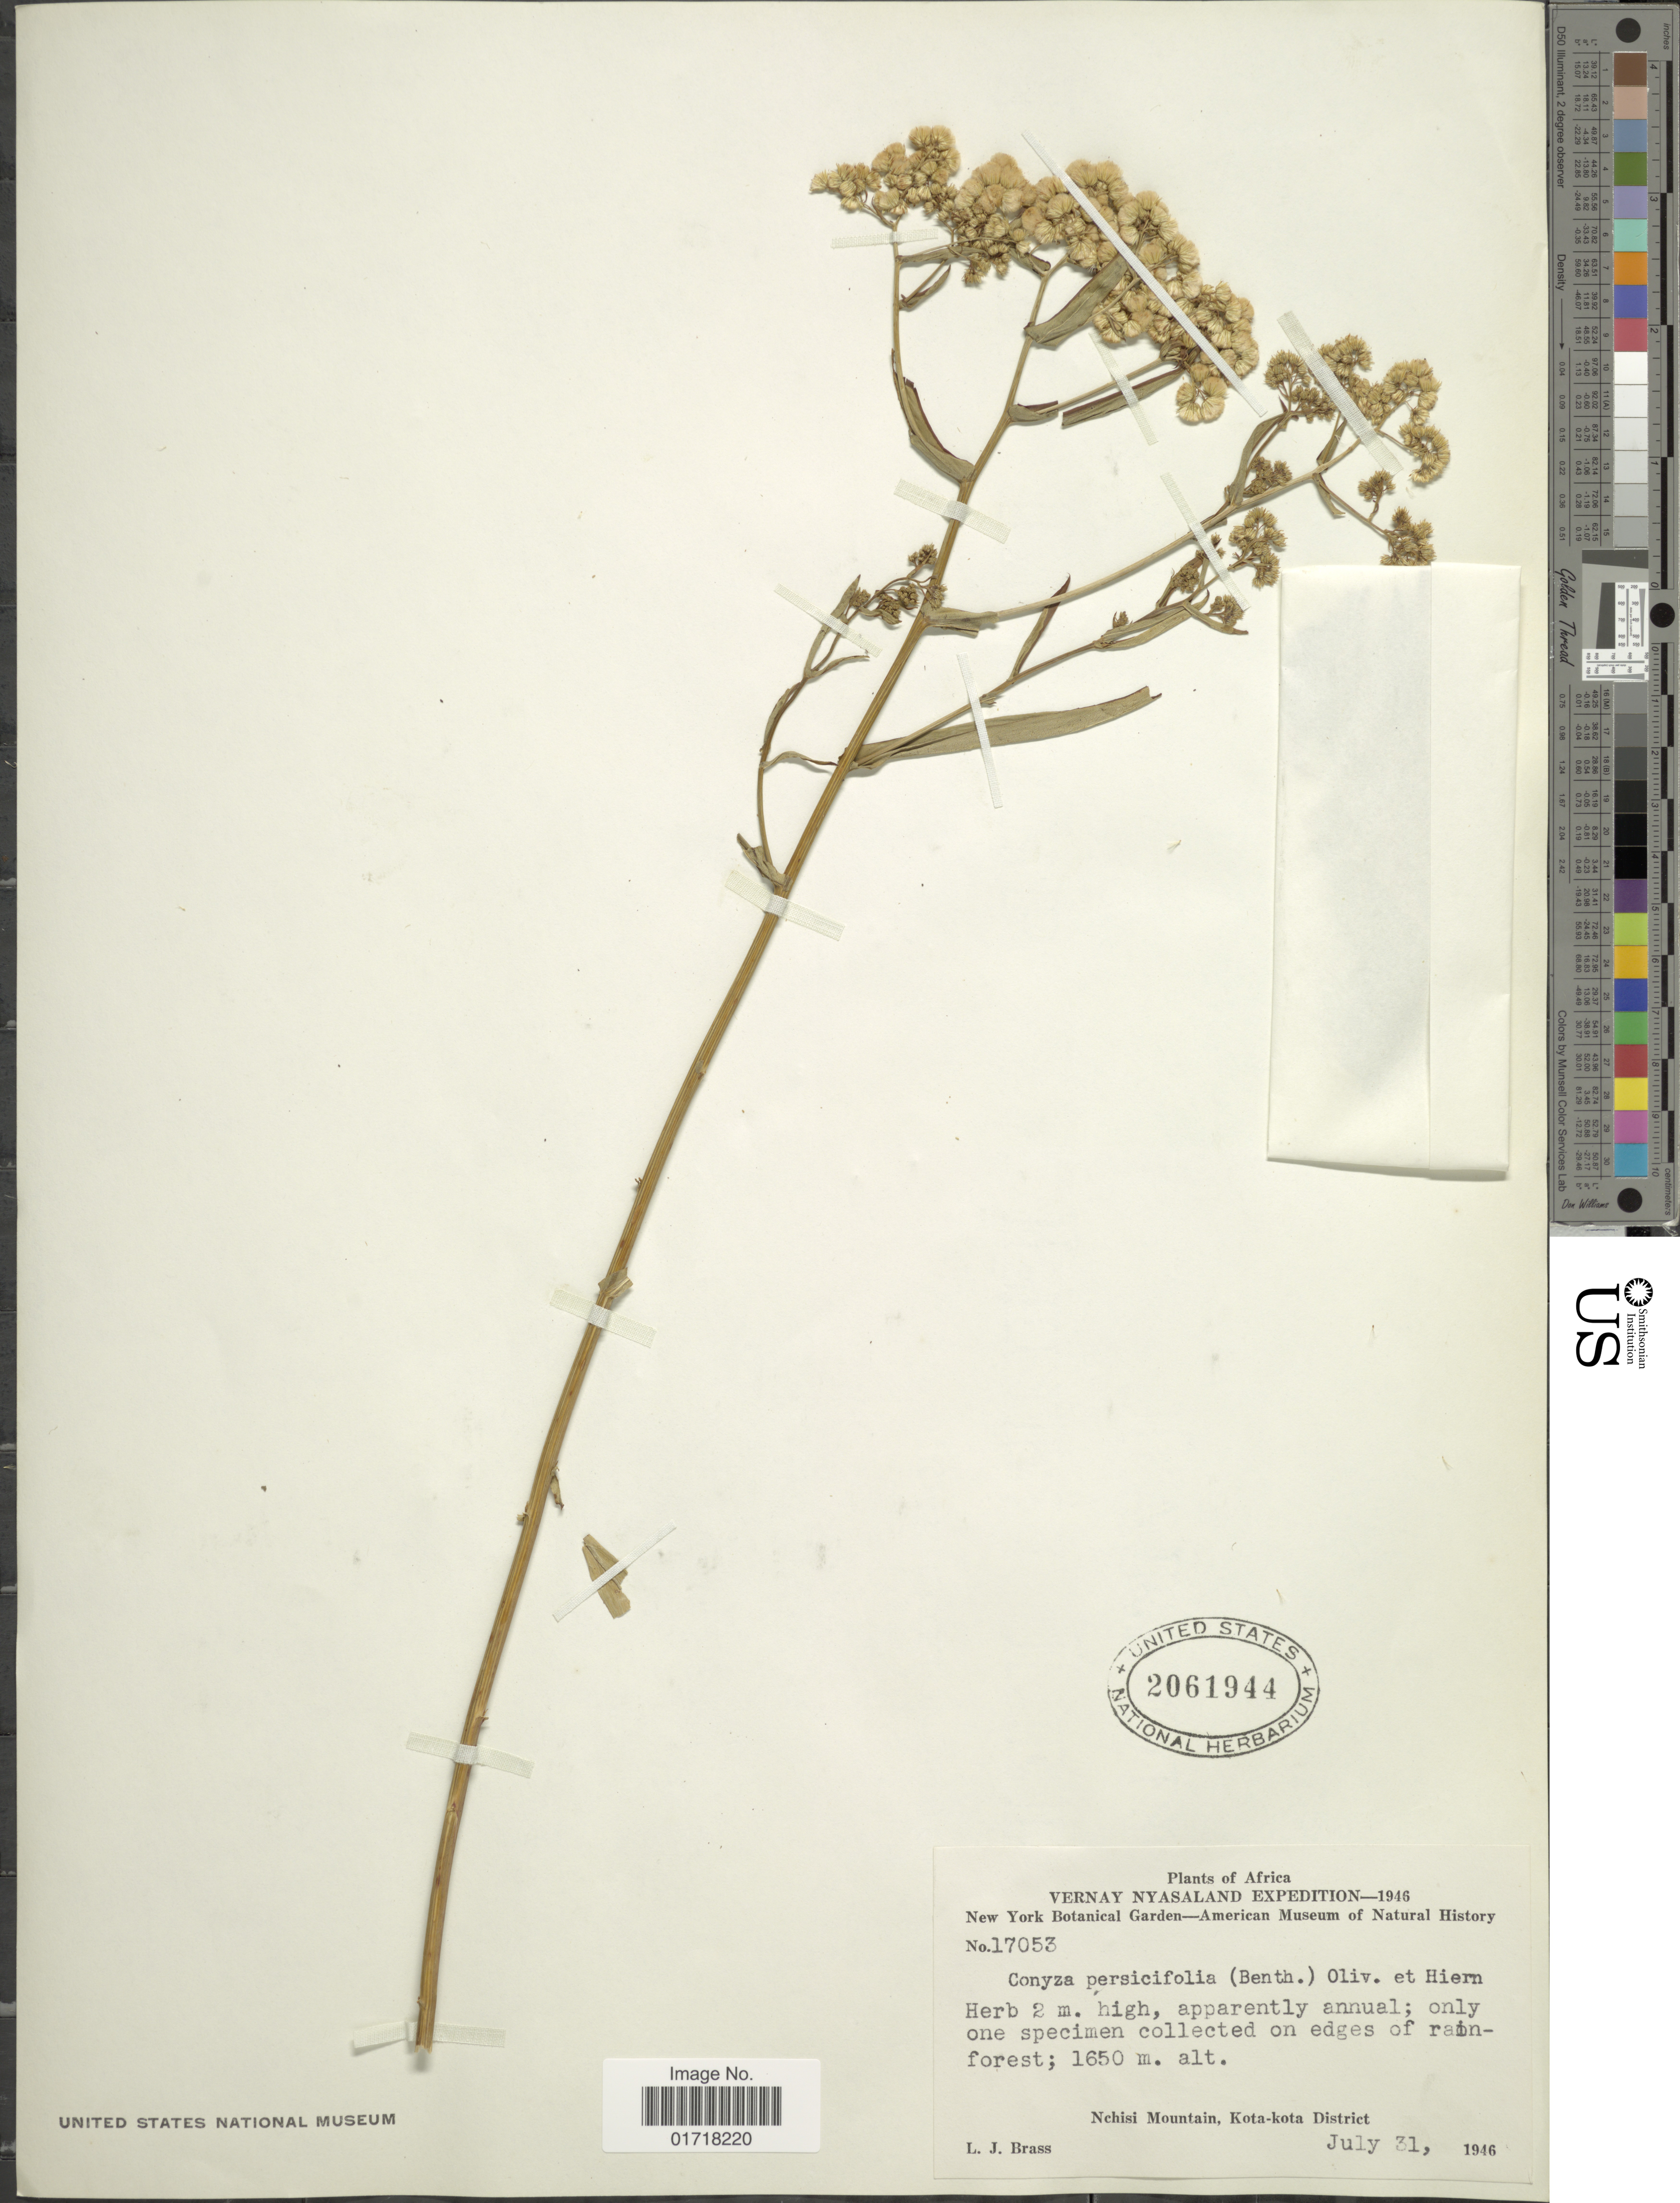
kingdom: Plantae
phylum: Tracheophyta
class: Magnoliopsida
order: Asterales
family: Asteraceae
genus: Conyza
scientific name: Conyza persicifolia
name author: (Benth.) Oliv. & Hiern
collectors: L. J. Brass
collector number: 17053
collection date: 1946-07-31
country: Malawi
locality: Africa, On edge of rainforest, Nchisi Mountain, Kota-kota District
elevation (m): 1650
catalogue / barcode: US 2061944